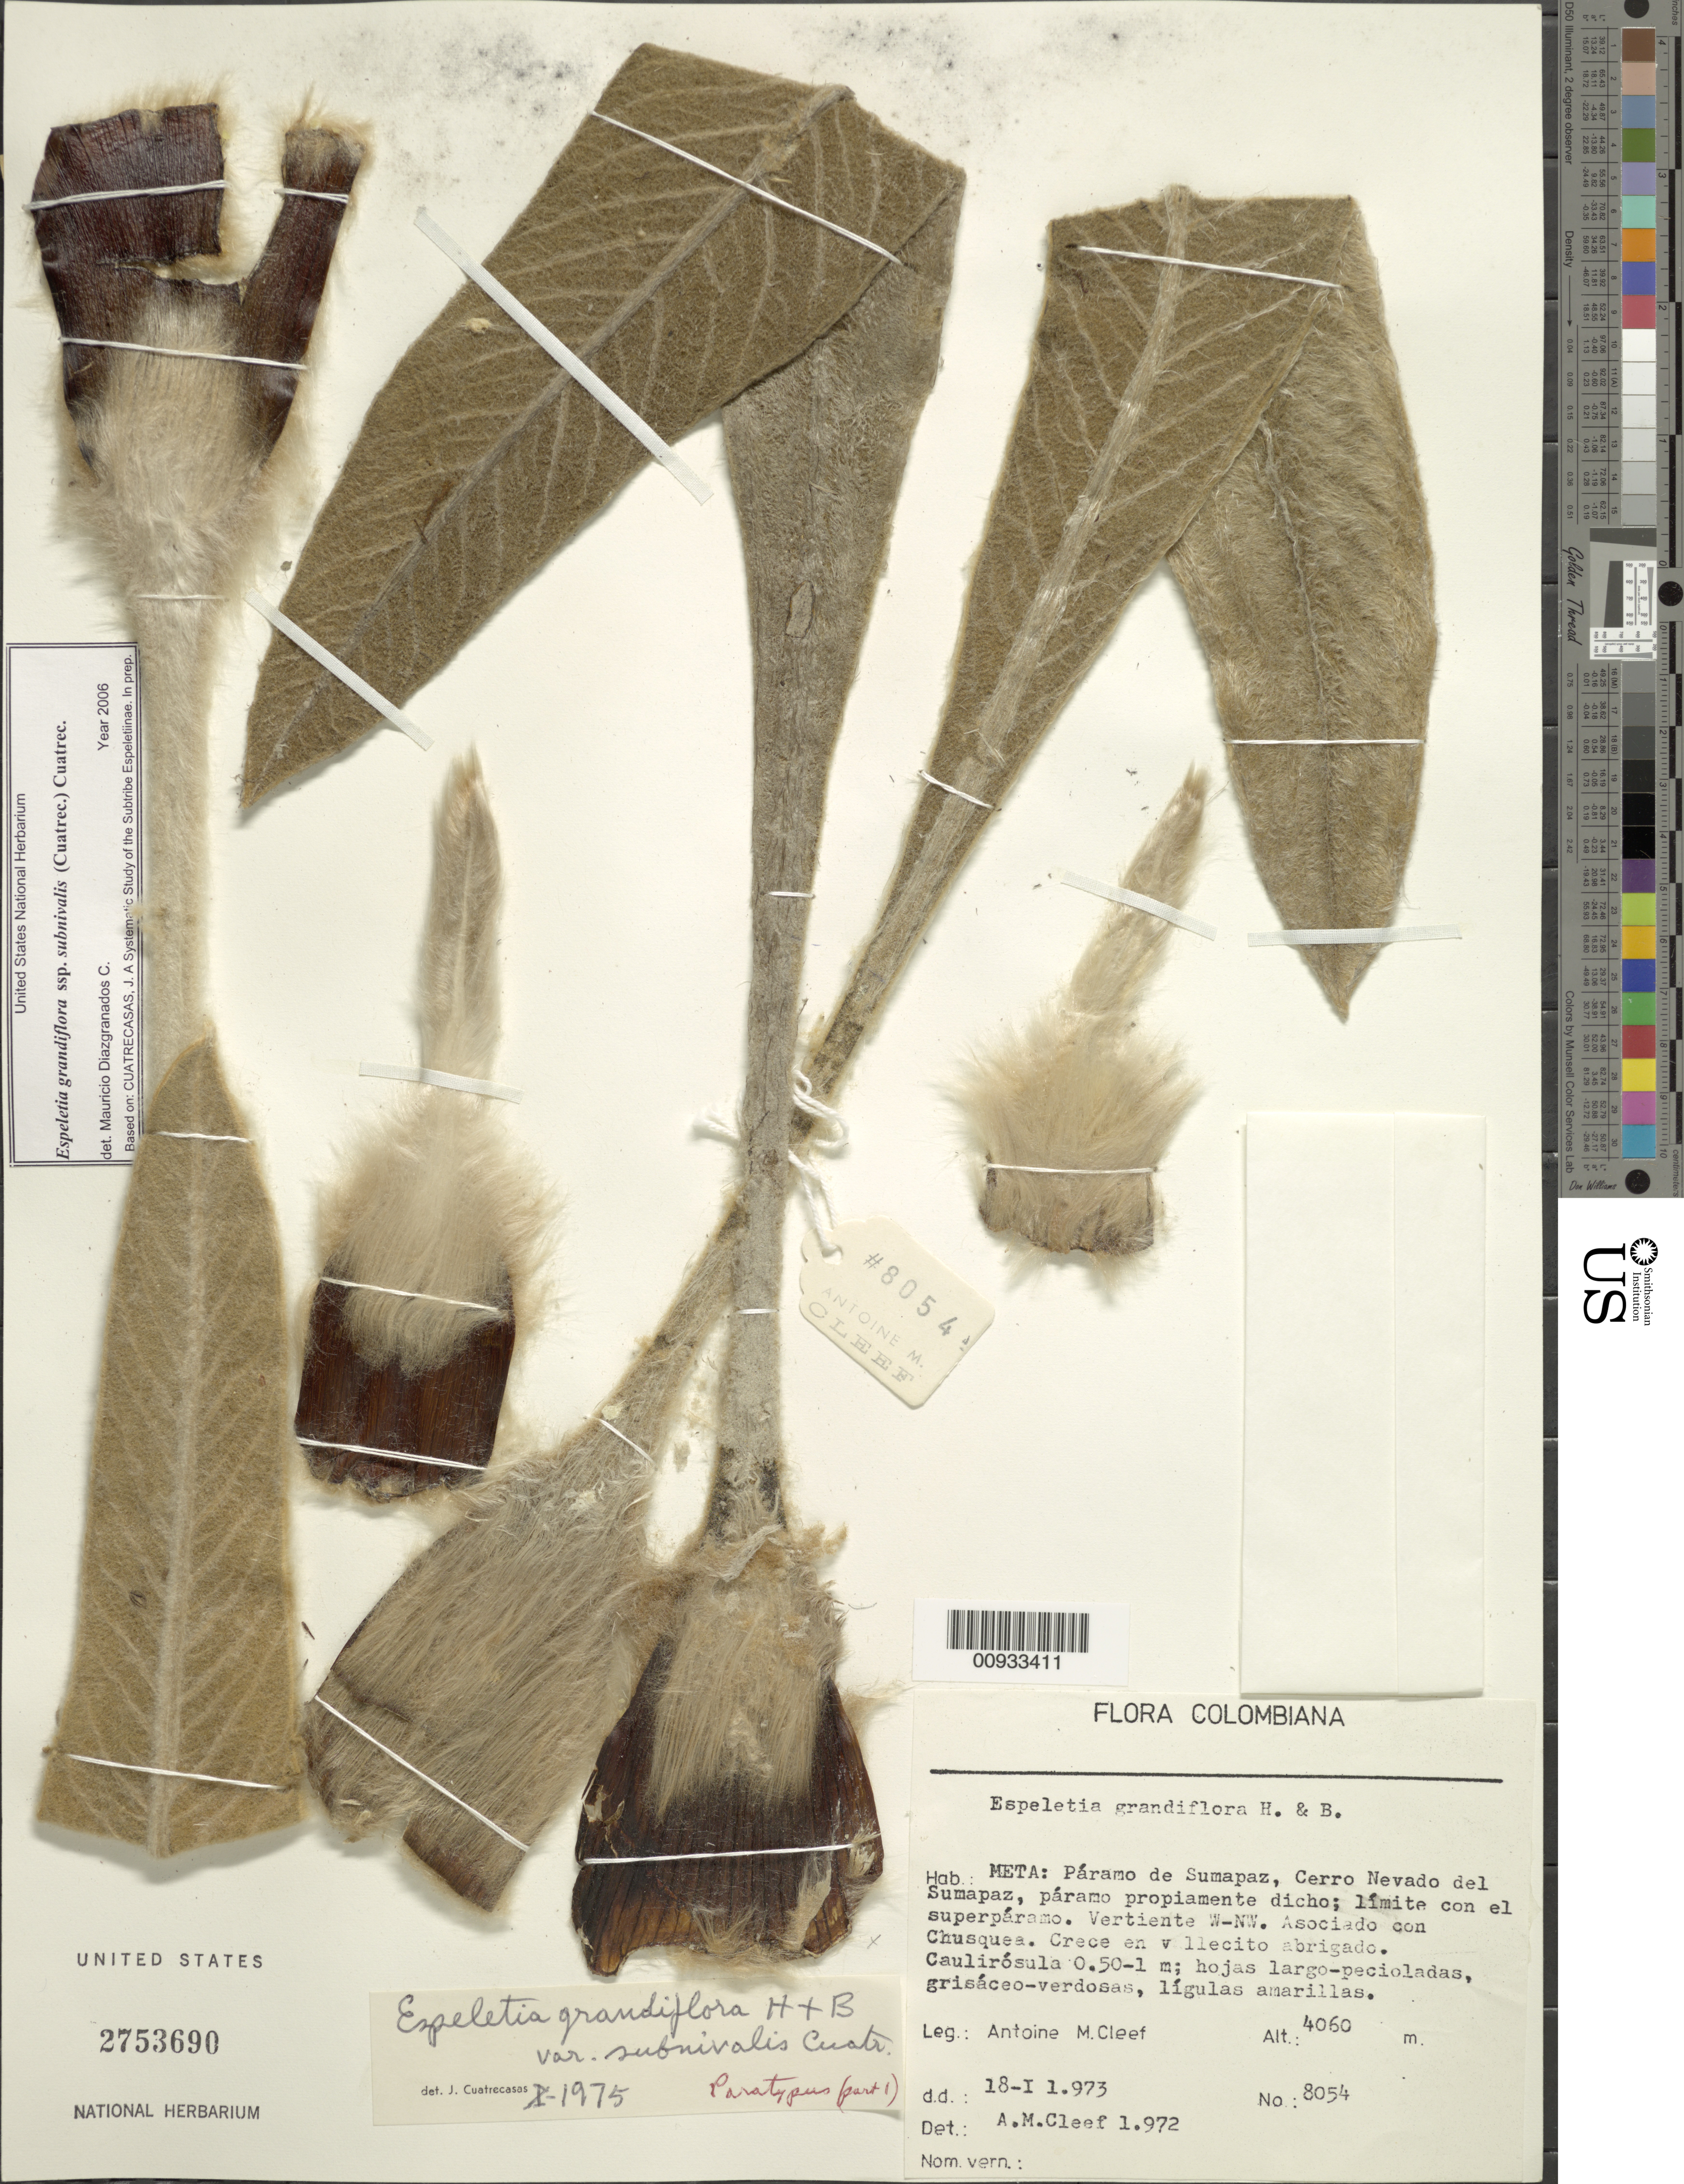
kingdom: Plantae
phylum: Tracheophyta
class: Magnoliopsida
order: Asterales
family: Asteraceae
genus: Espeletia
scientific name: Espeletia grandiflora subsp. subnivalis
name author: (Cuatrec.) Cuatrec.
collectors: A. M. Cleef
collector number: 8054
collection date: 1973-01-18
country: Colombia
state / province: Meta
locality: Paramo de Sumapaz, Cerro Nevado del Sumapaz, paramo propiamente dicho; limite con el superparamo, vertiente W-NW, Asociado con Chusquea.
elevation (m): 4060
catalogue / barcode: US 2753690